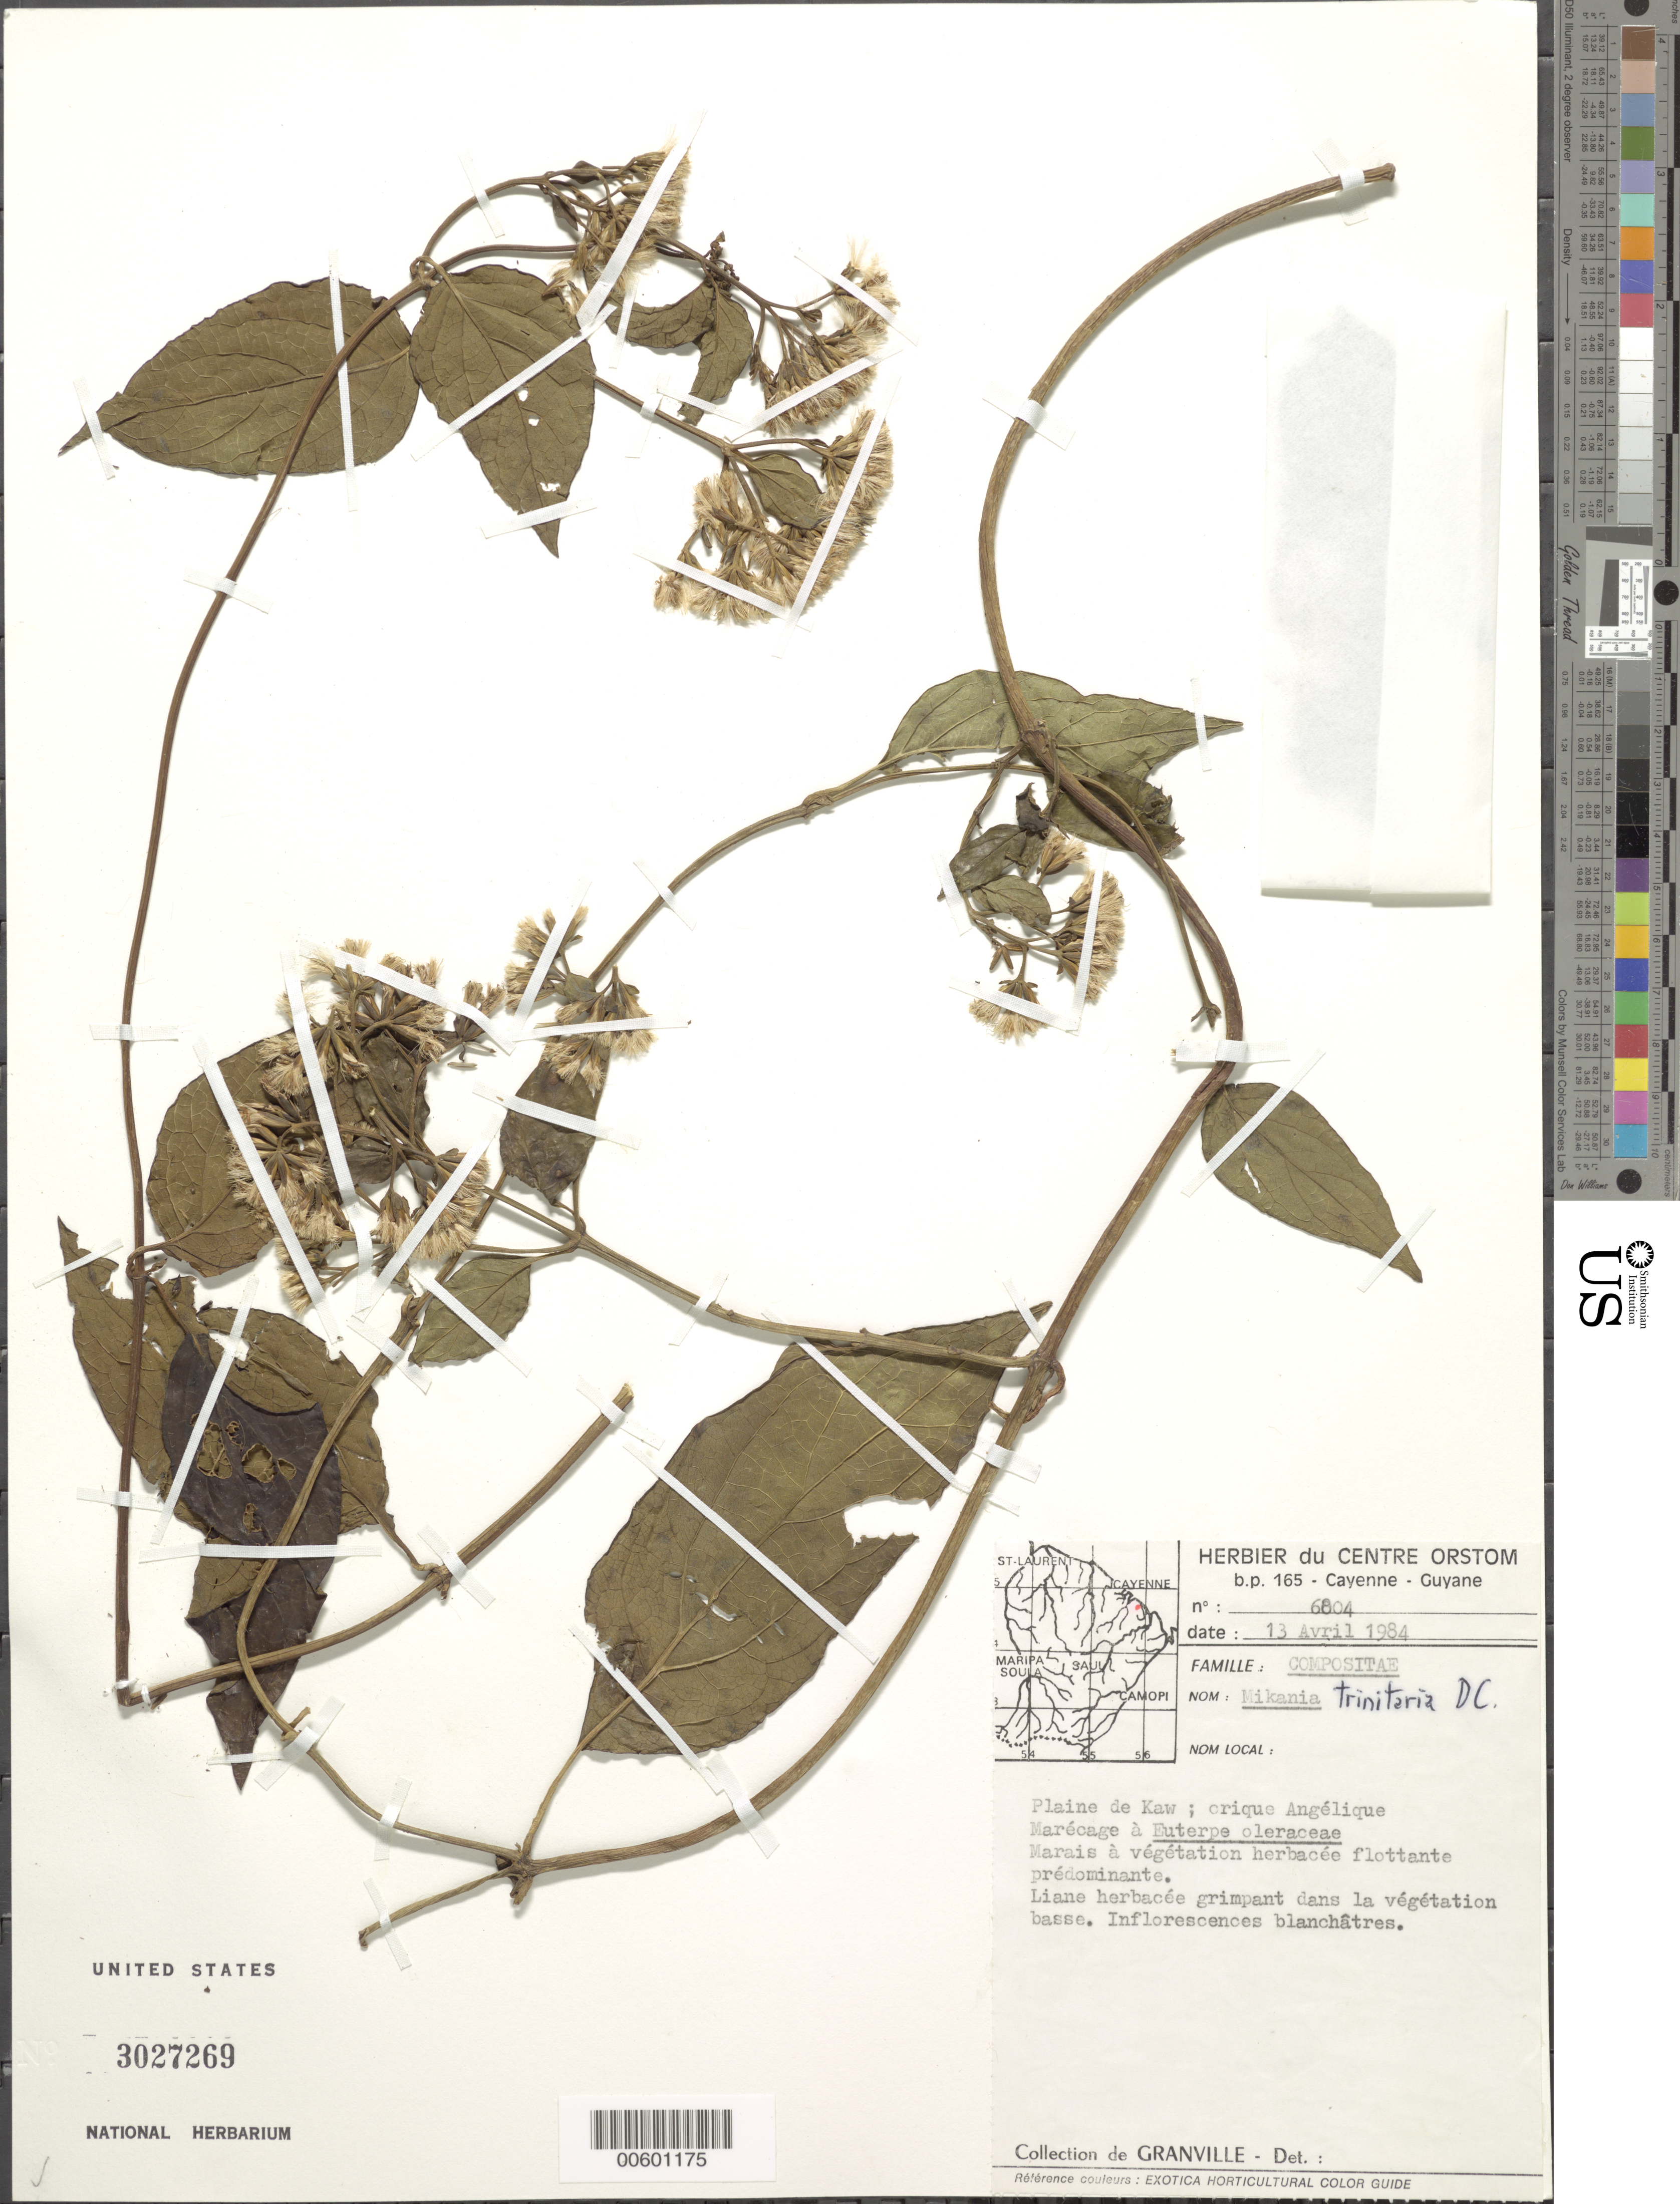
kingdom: Plantae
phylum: Tracheophyta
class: Magnoliopsida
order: Asterales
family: Asteraceae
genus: Mikania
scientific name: Mikania trinitaria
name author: DC.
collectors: J.-J. de Granville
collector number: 6804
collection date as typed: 13-Apr-84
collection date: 1984-04-13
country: French Guiana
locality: Crique Angélique, plaine de Kaw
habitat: Marécage à Euterpe oleraceae. Marais à végétation herbacée flottante prédominante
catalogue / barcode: US 3027269